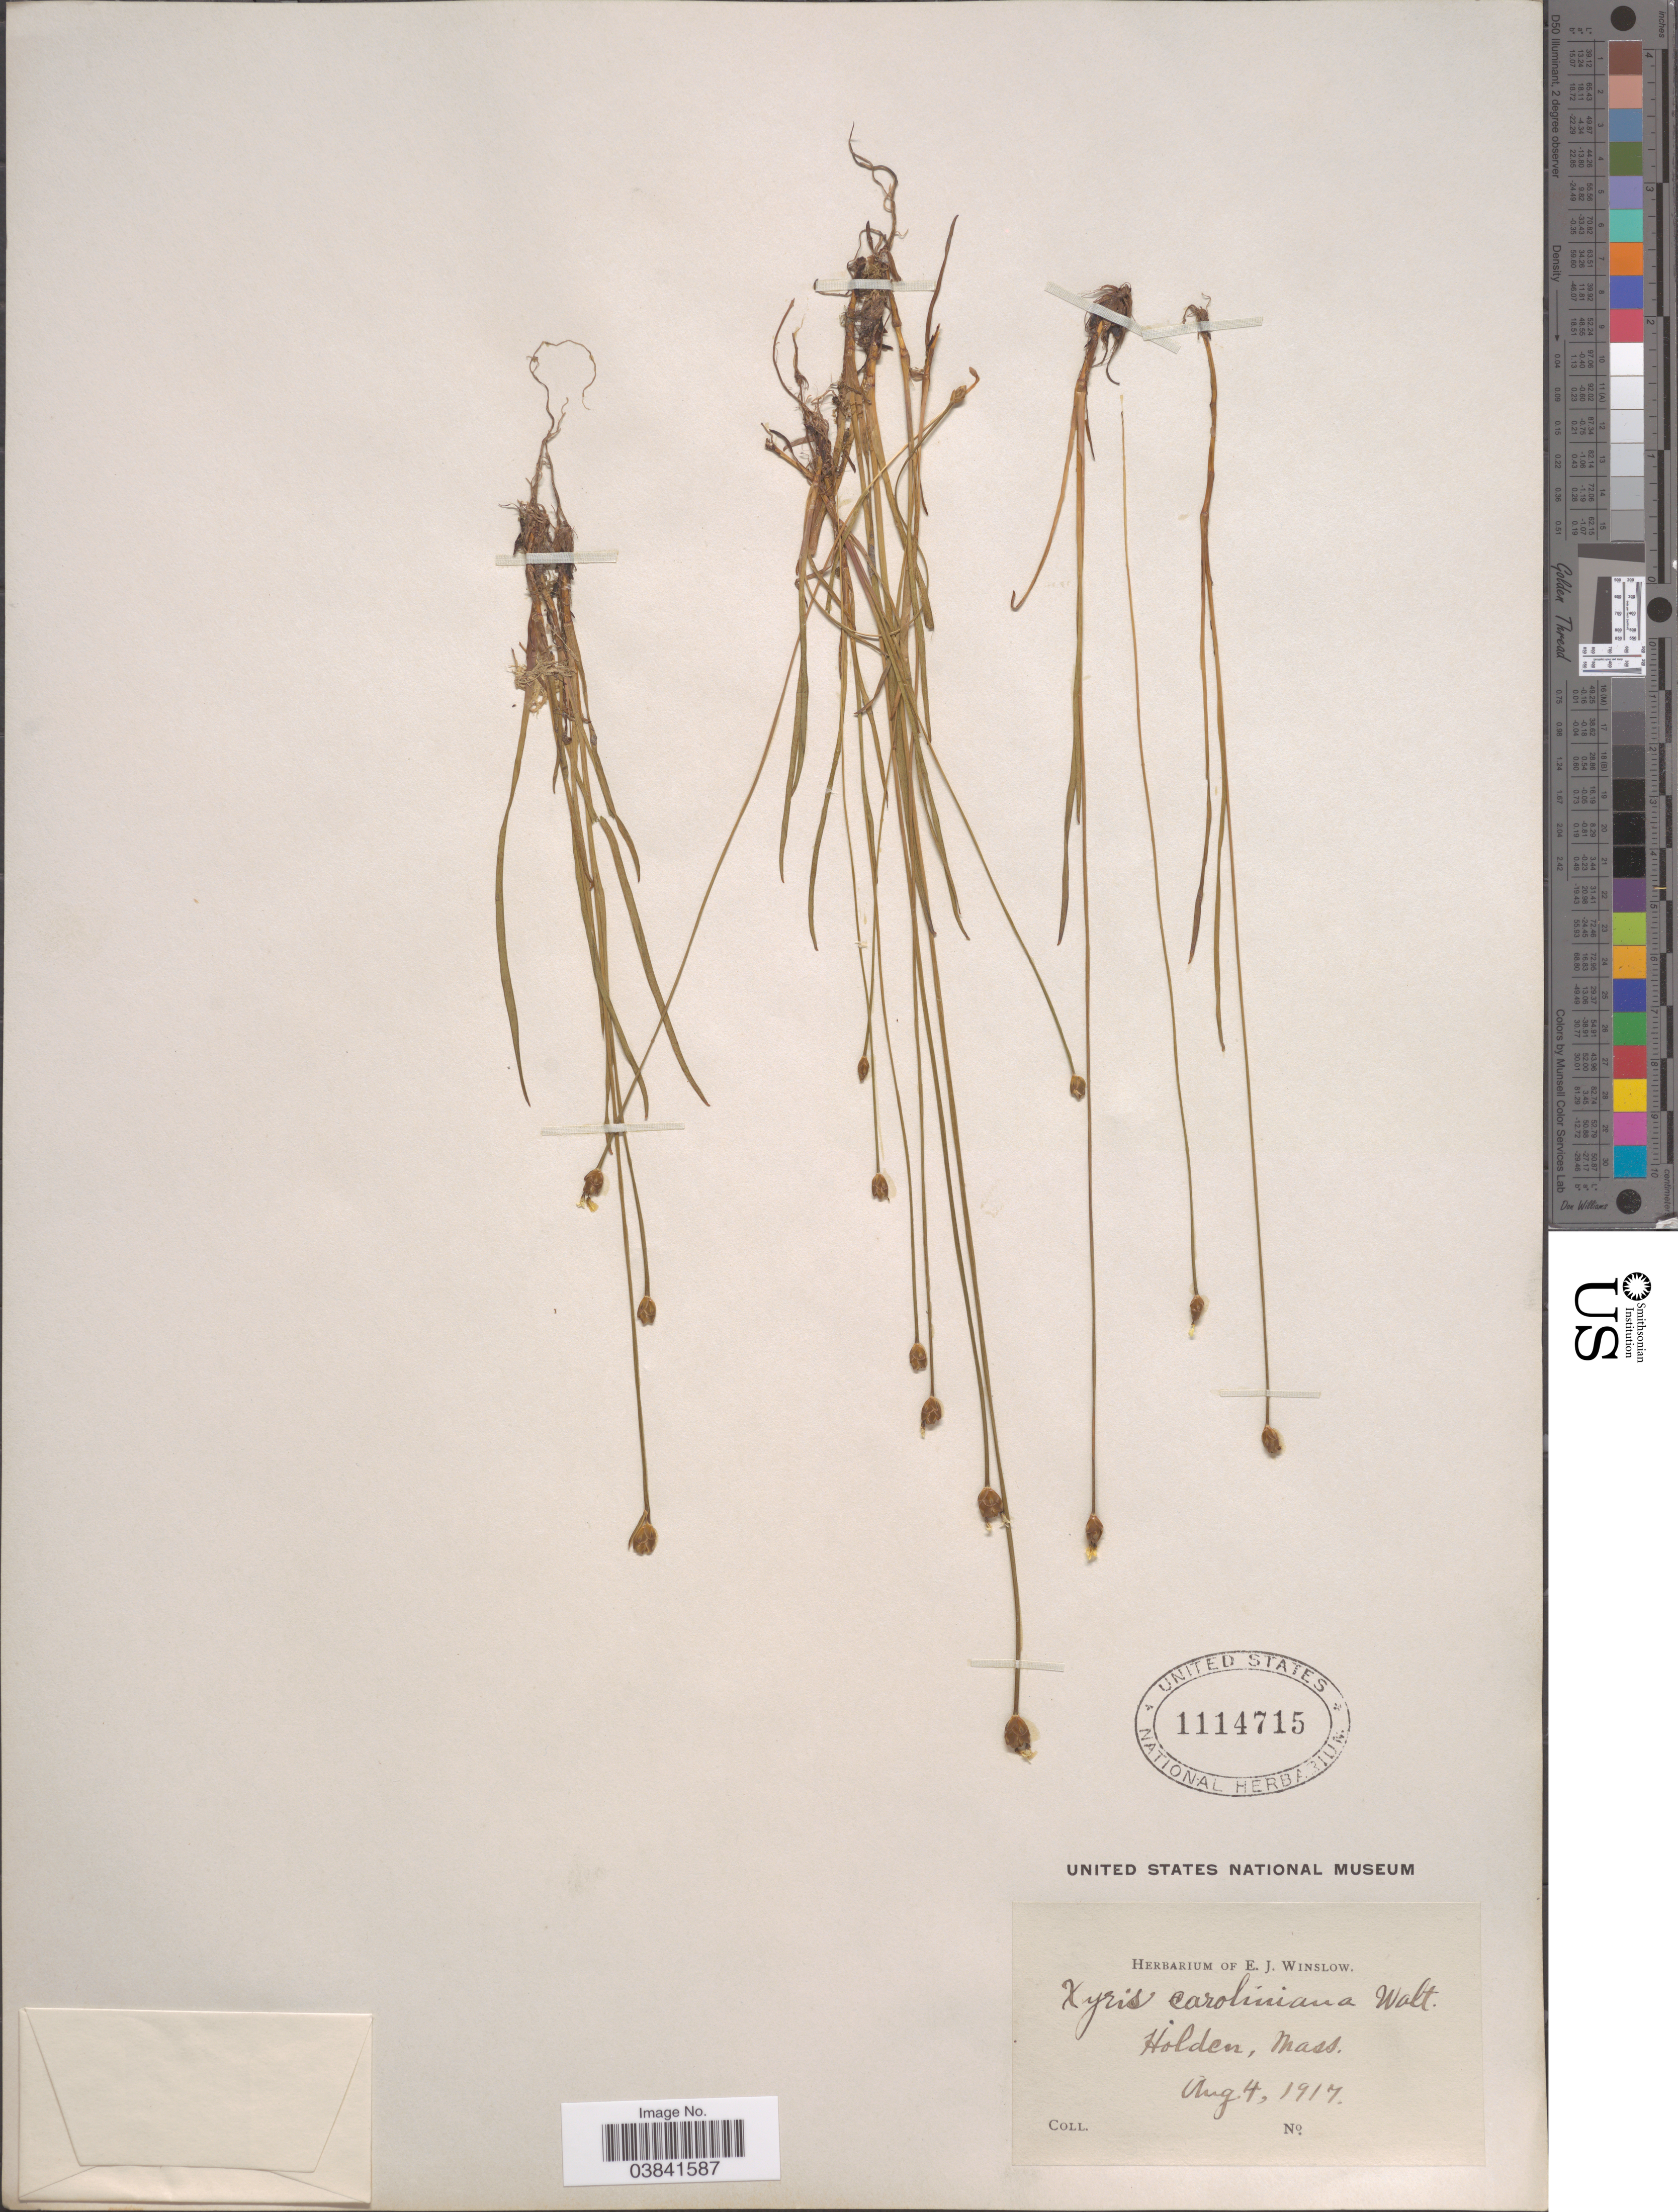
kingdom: Plantae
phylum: Tracheophyta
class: Liliopsida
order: Poales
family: Xyridaceae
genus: Xyris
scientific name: Xyris montana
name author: Ries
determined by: Strong, Mark T., (BOT), Smithsonian Institution - National Museum of Natural History (UNITED STATES)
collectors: ex herb. E. J. Winslow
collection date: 1917-08-04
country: United States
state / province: Massachusetts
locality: Holden.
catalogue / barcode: US 1114715